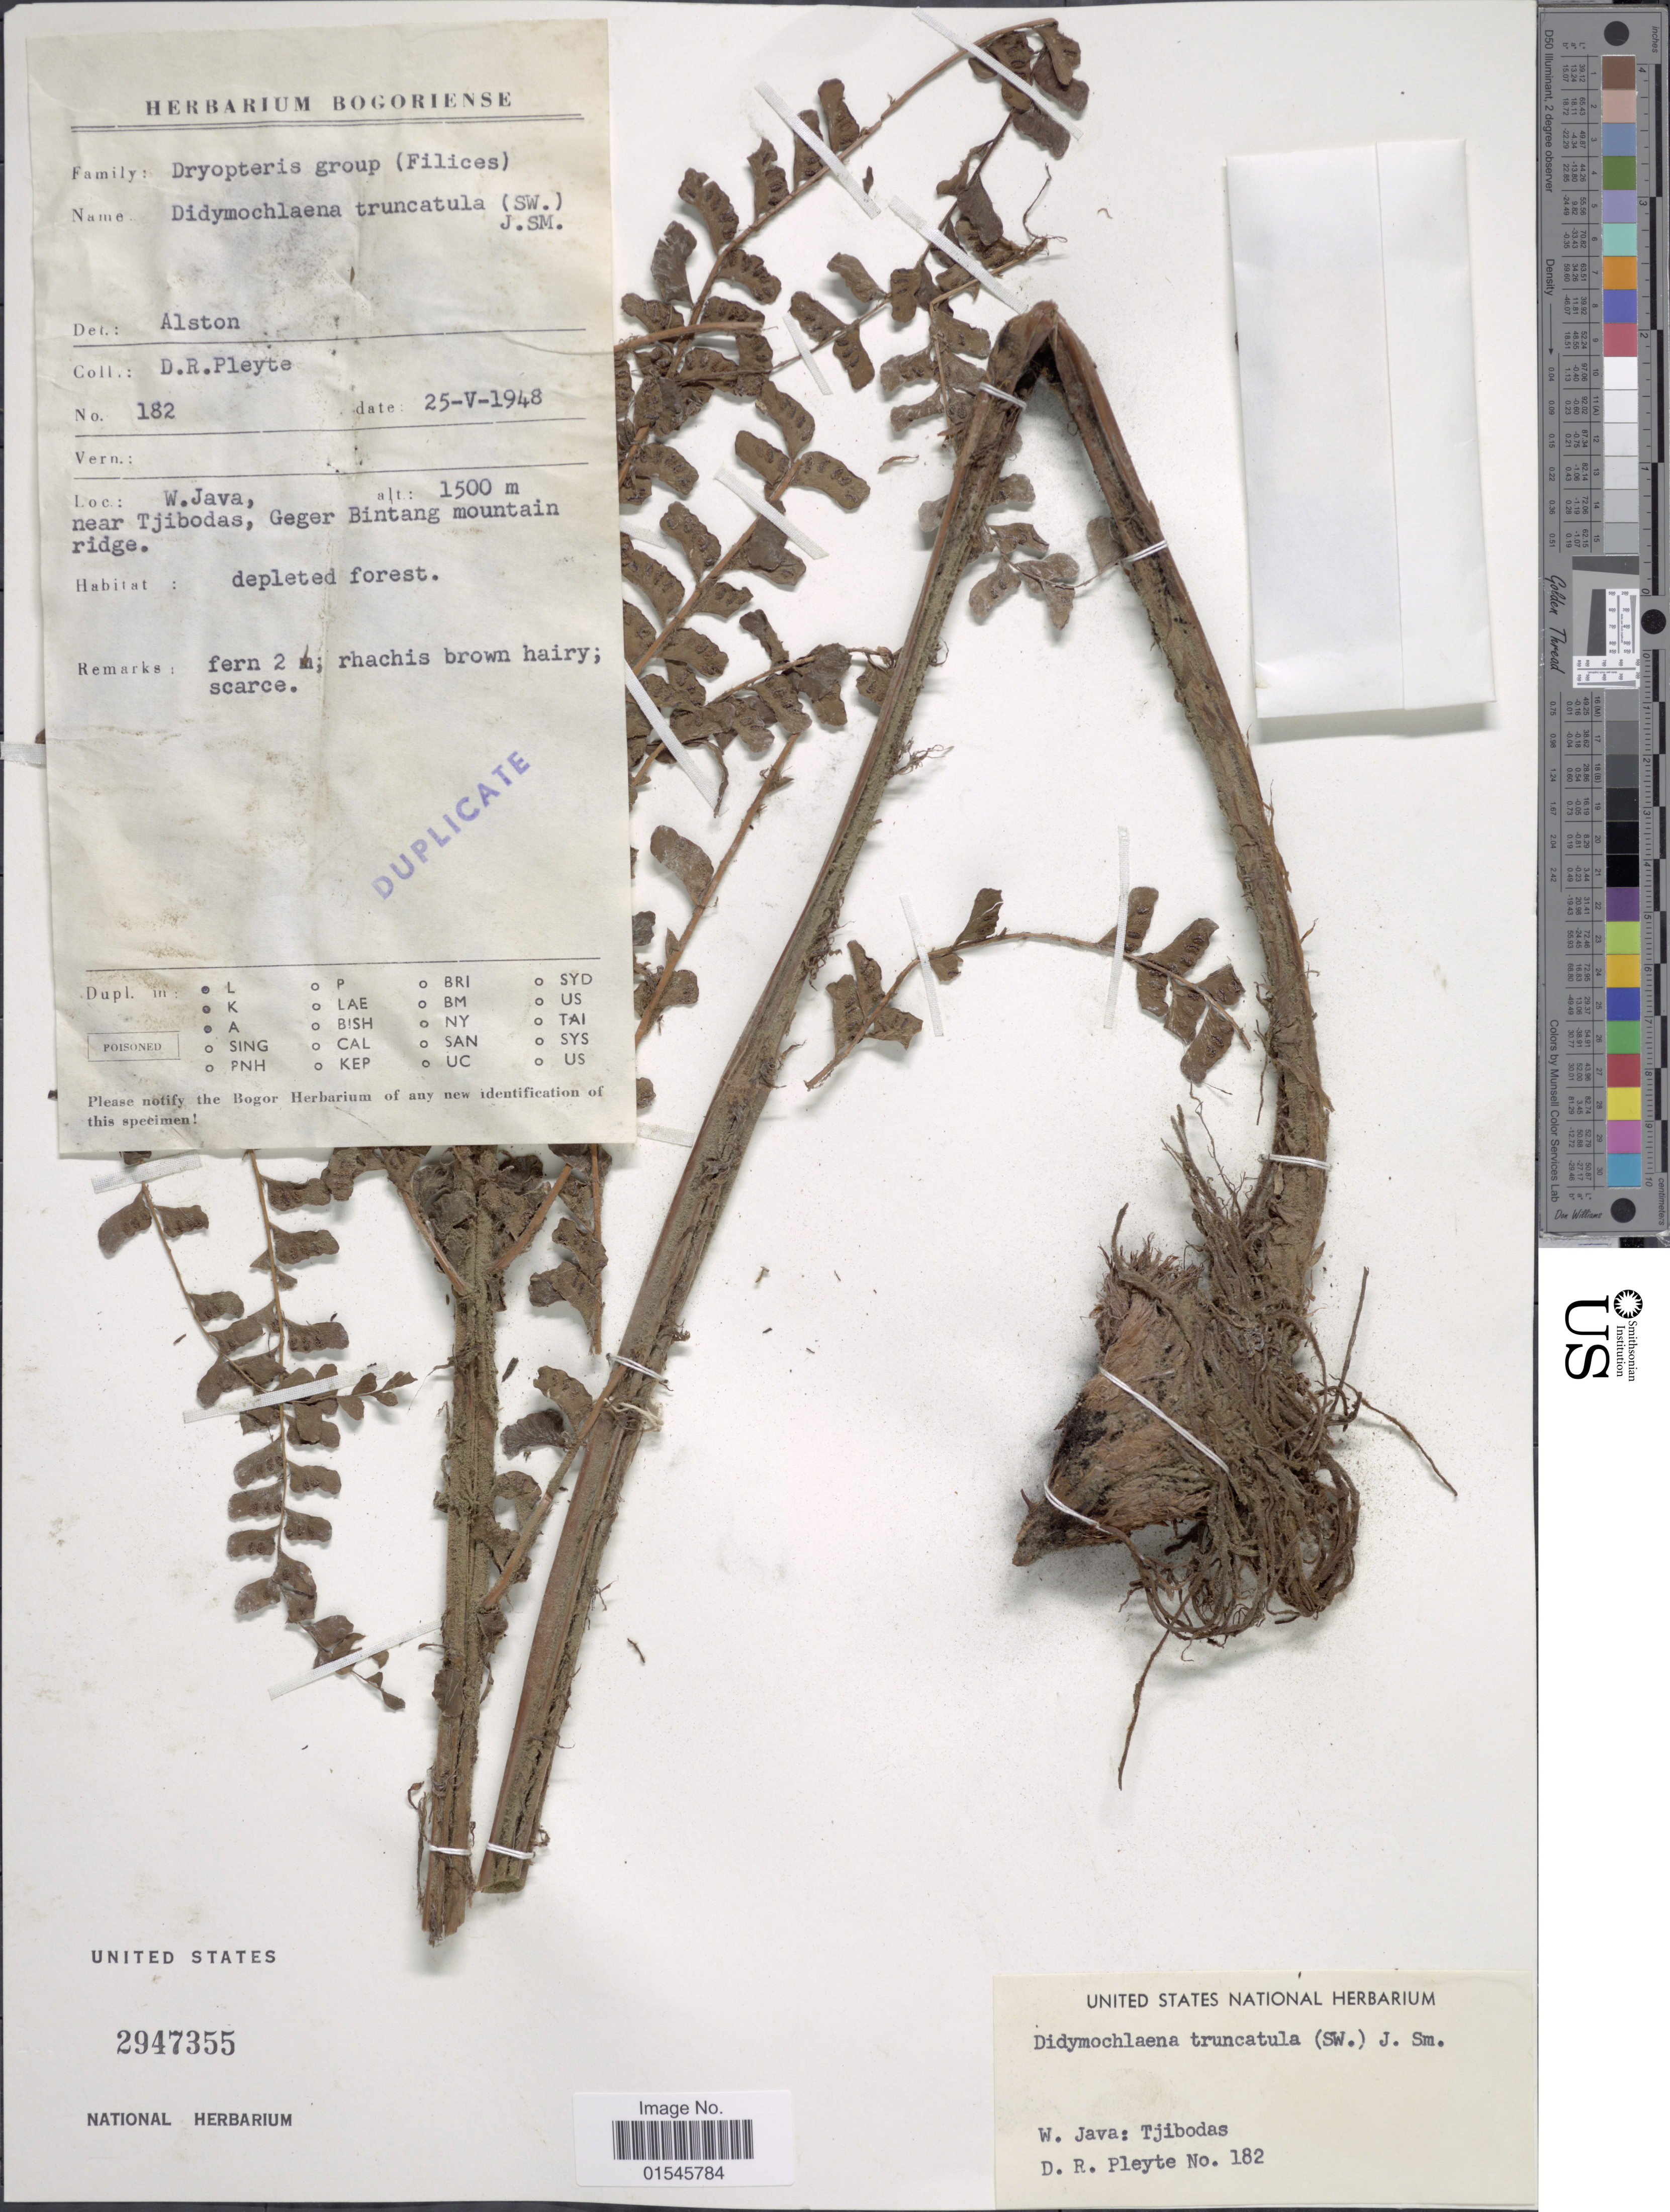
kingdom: Plantae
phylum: Tracheophyta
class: Polypodiopsida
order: Polypodiales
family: Didymochlaenaceae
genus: Didymochlaena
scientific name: Didymochlaena truncatula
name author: (Sw.) J. Sm.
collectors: D. Pleyte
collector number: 182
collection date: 1948-05-25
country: Indonesia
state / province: Java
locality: W. Java, near Tjibodas, geger Bintang mountain ridge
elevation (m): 1500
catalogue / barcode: US 2947355